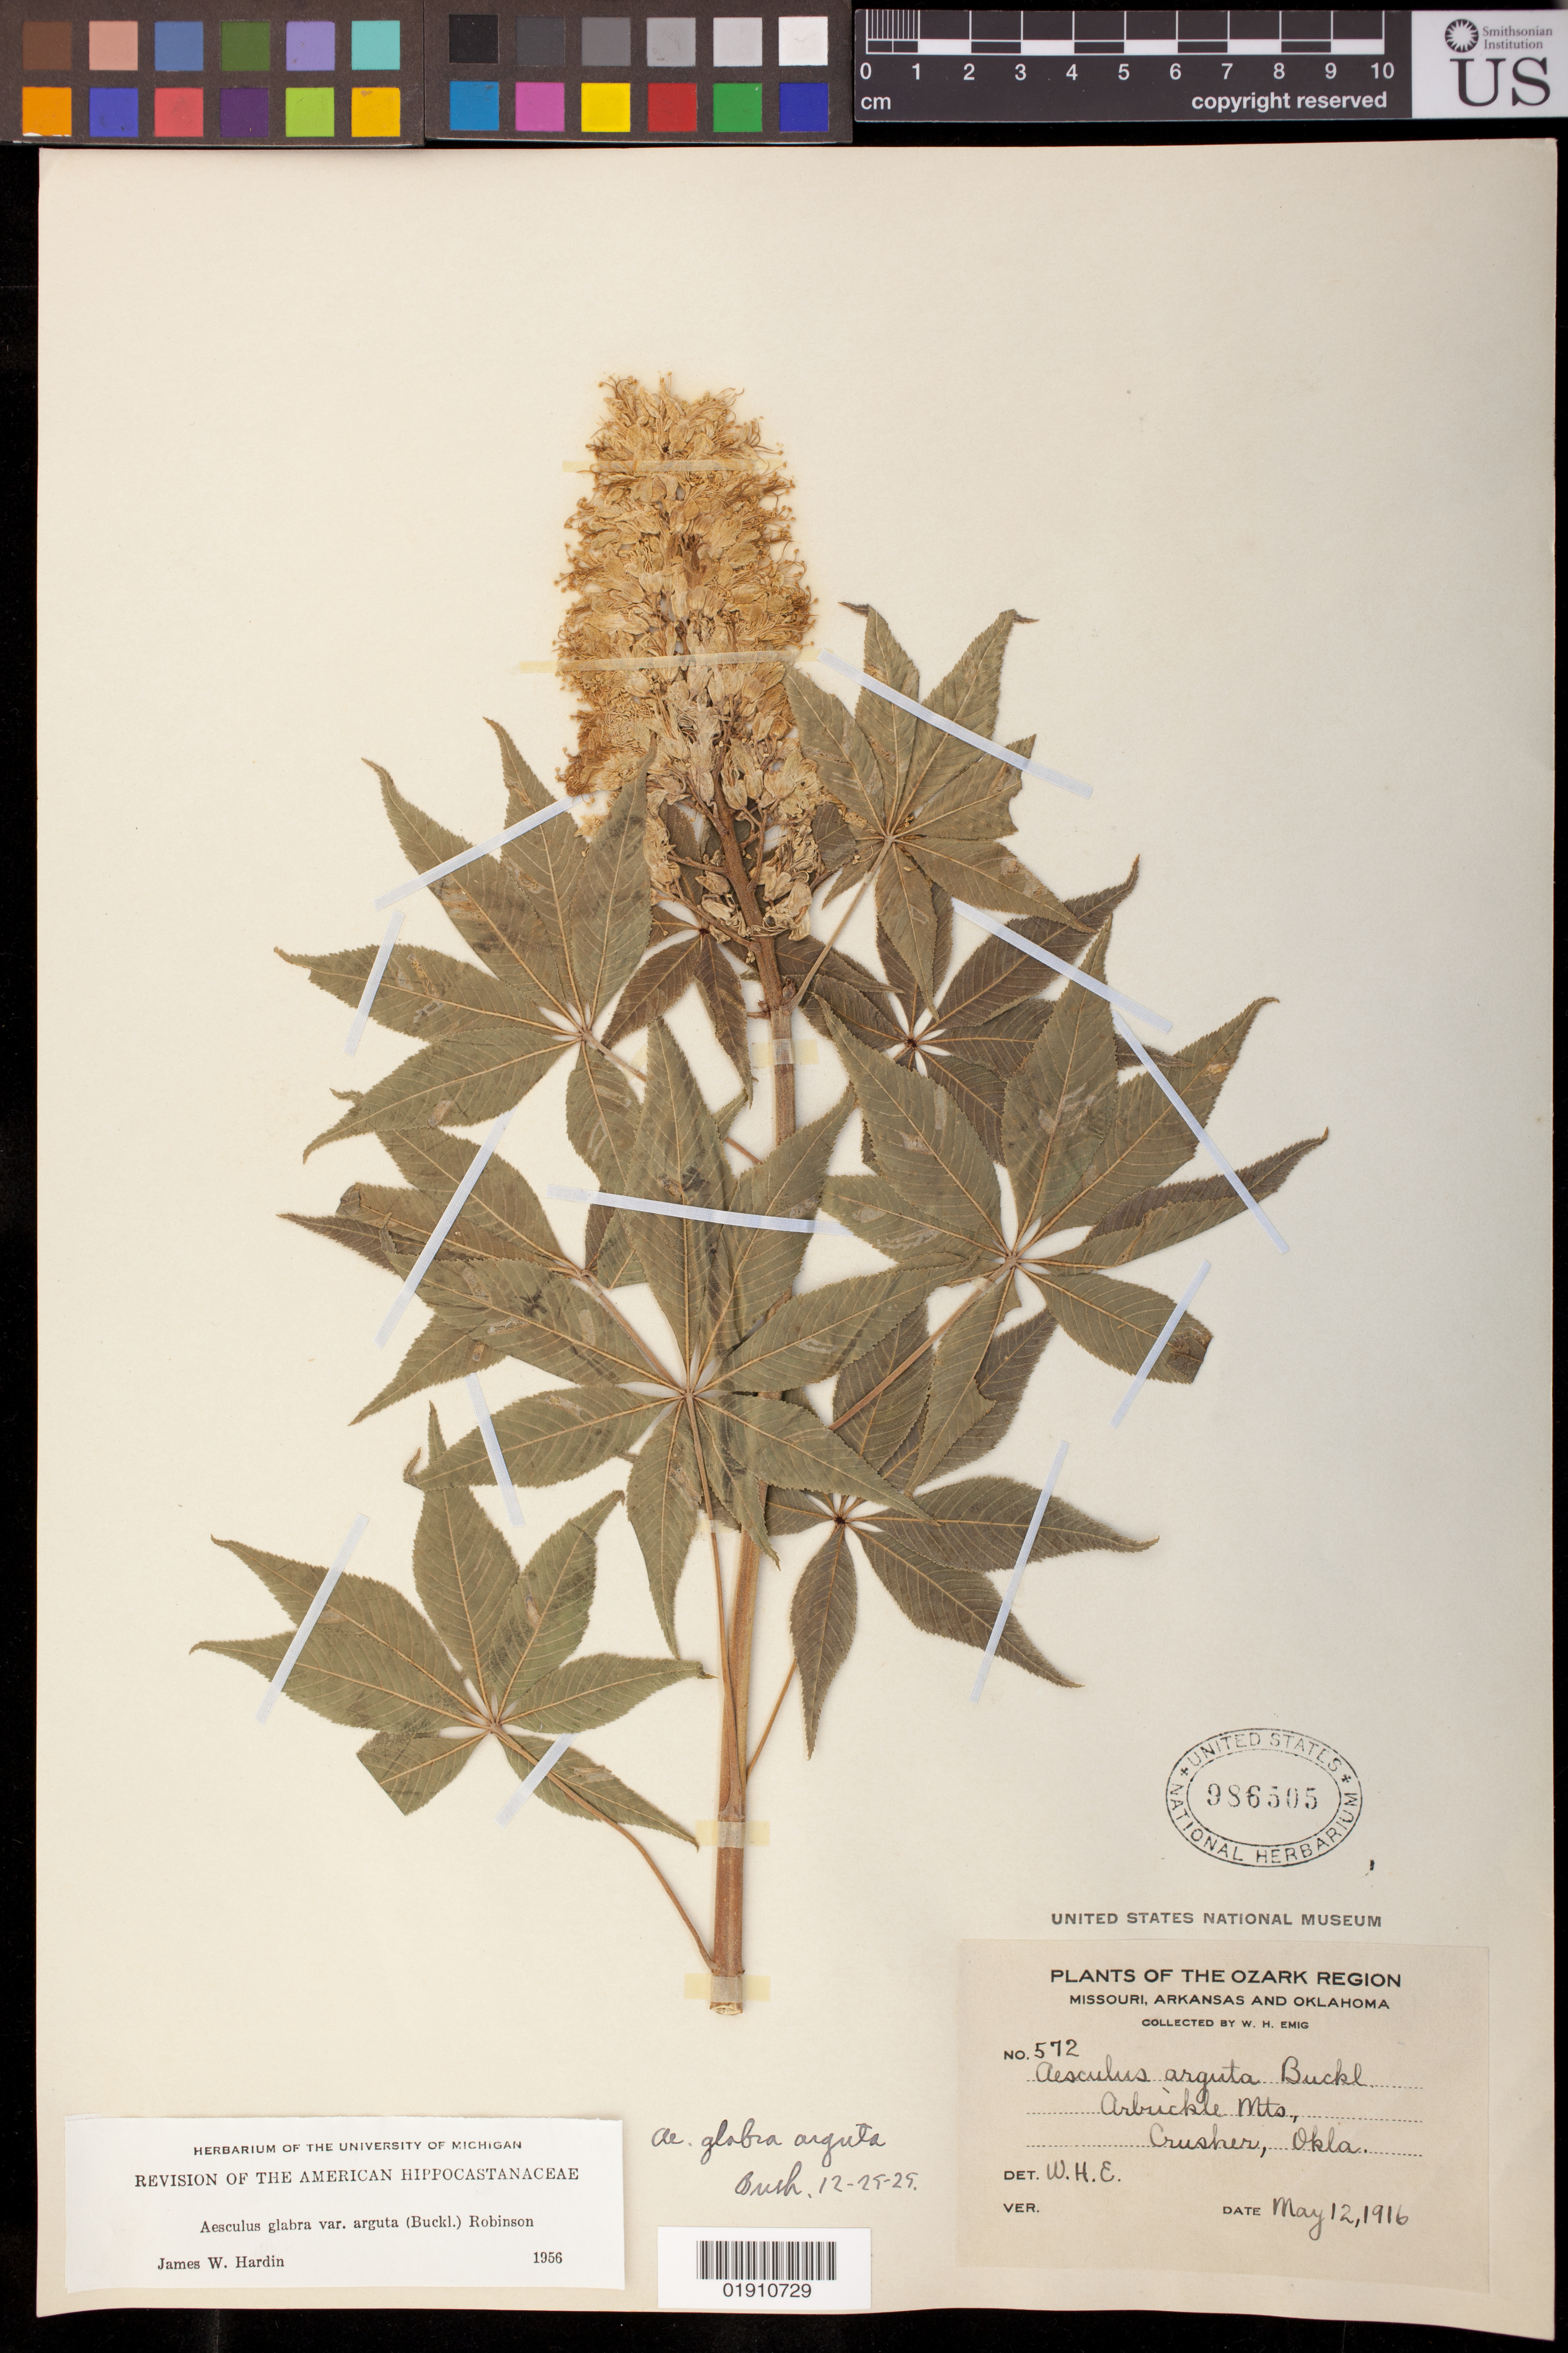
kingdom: Plantae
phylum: Tracheophyta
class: Magnoliopsida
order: Sapindales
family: Sapindaceae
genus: Aesculus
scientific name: Aesculus glabra var. anguta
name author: (Buckley) B.L. Rob.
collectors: W. H. Emig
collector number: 572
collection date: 1916-05-12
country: United States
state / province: Oklahoma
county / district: Murray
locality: Arbuckle Mts., Crusher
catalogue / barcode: US 986505